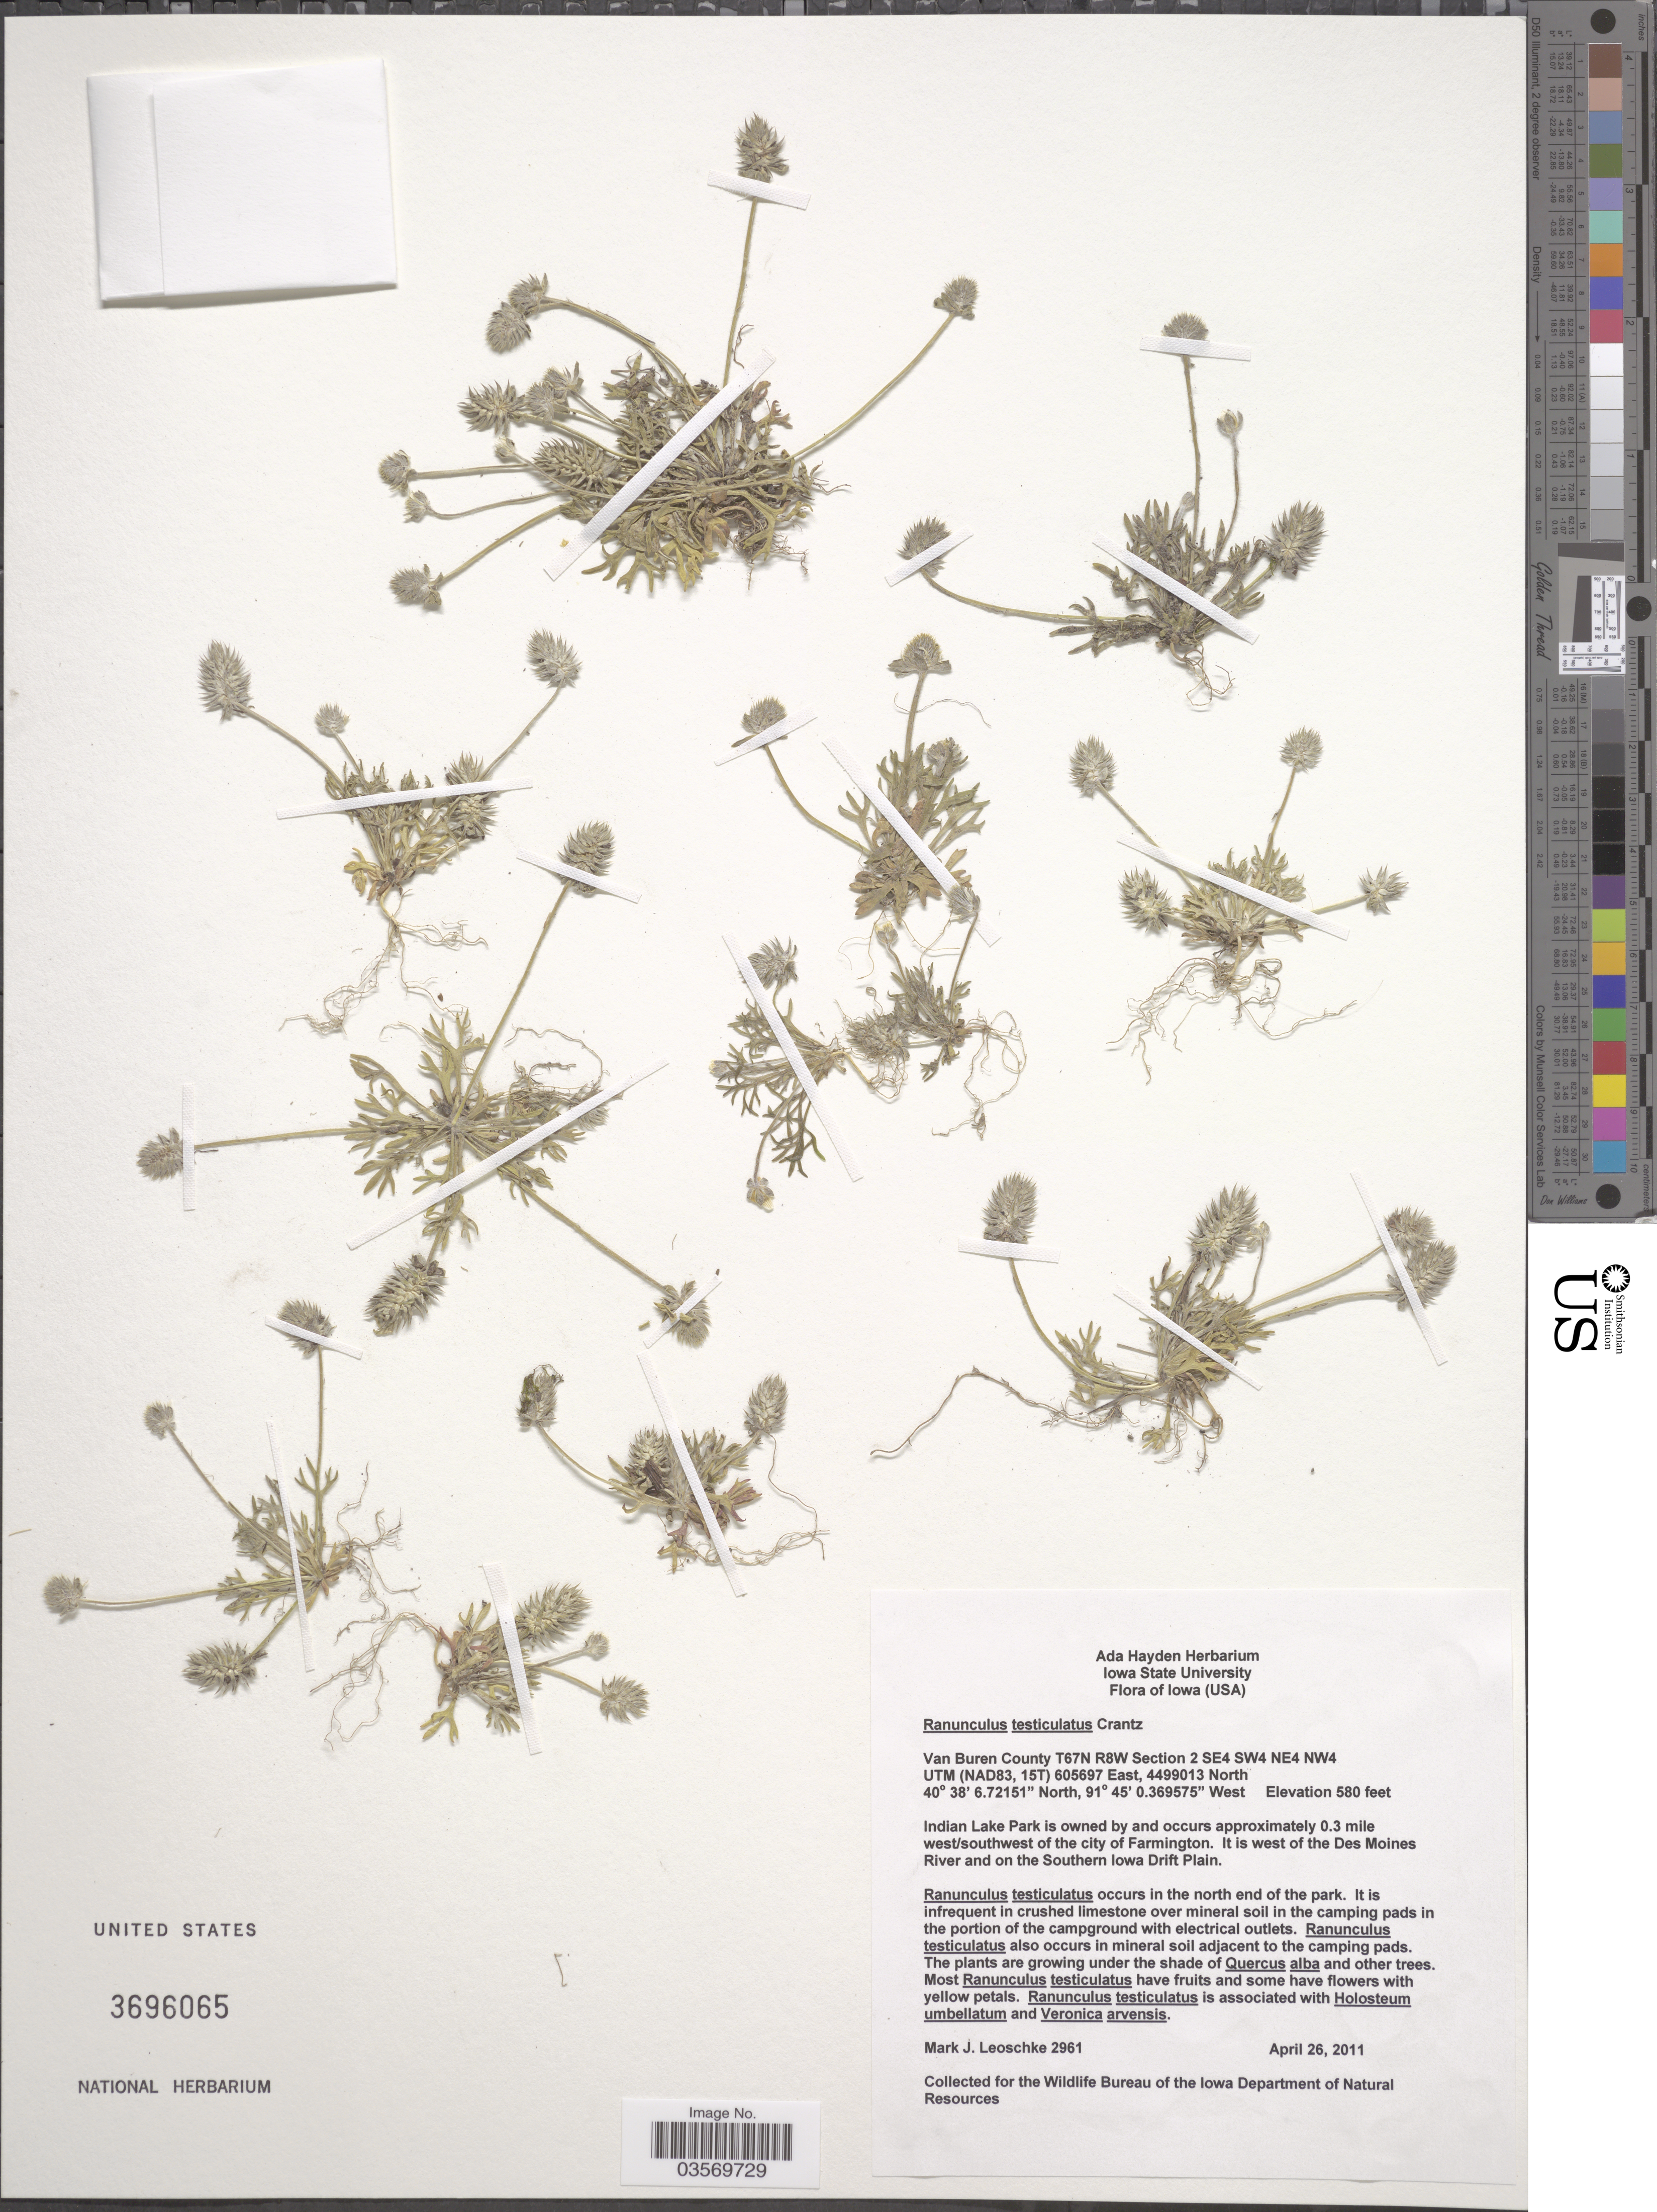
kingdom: Plantae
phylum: Tracheophyta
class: Magnoliopsida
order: Ranunculales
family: Ranunculaceae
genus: Ranunculus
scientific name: Ranunculus testiculatus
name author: Crantz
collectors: M. J. Leoschke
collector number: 2961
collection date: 2011-04-26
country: United States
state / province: Iowa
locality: Van Buren County T67N R8W Section 2 SE4 SW4 NE4 NW4 UTM (NAD83, 15T) 605697 East, 4499013 North. Indian Lake Park is owned by and occurs approximately 0.3 mile west/southwest of the city of Farmington. It is west of the Des Moines River and on the Southern Iowa Drift Plain.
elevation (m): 177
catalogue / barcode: US 3696065